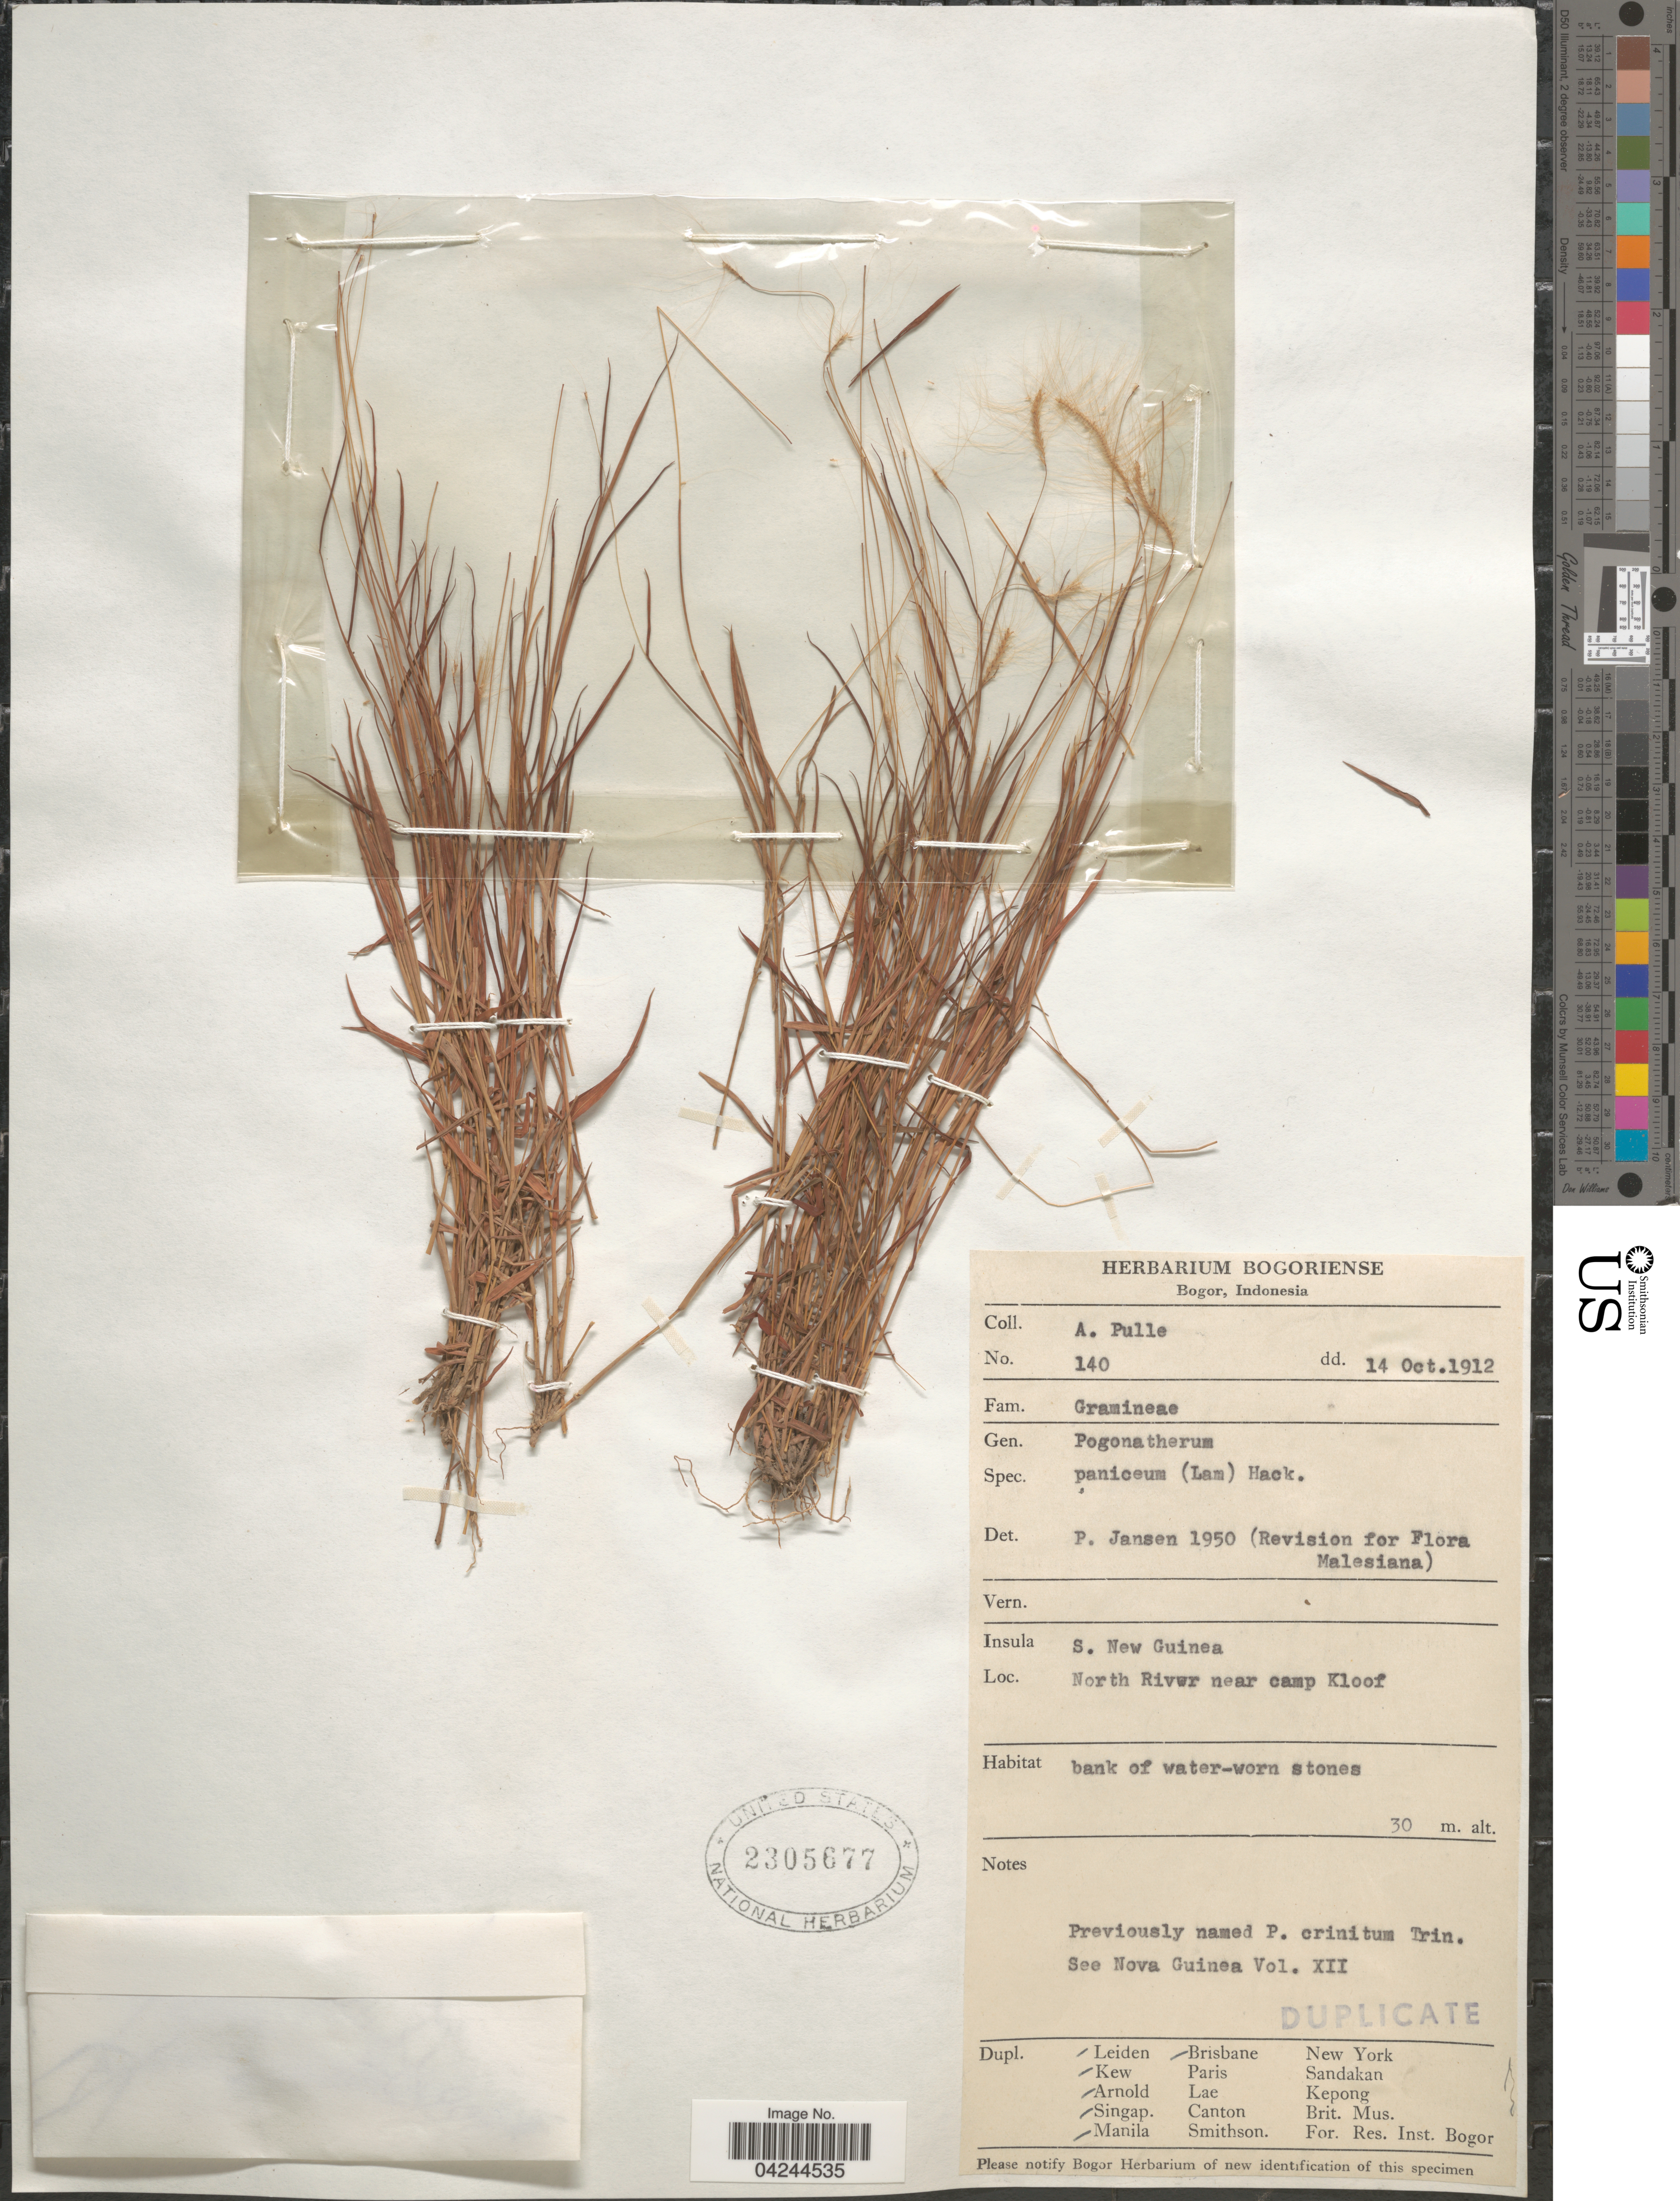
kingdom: Plantae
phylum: Tracheophyta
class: Liliopsida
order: Poales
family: Poaceae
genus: Pogonatherum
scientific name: Pogonatherum crinitum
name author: (Thunb.) Kunth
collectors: A. A. Pulle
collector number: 140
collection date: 1912-10-14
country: Indonesia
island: New Guinea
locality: Insula S. New Guinea. North River near camp Kloof.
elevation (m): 30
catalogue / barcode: US 2305677